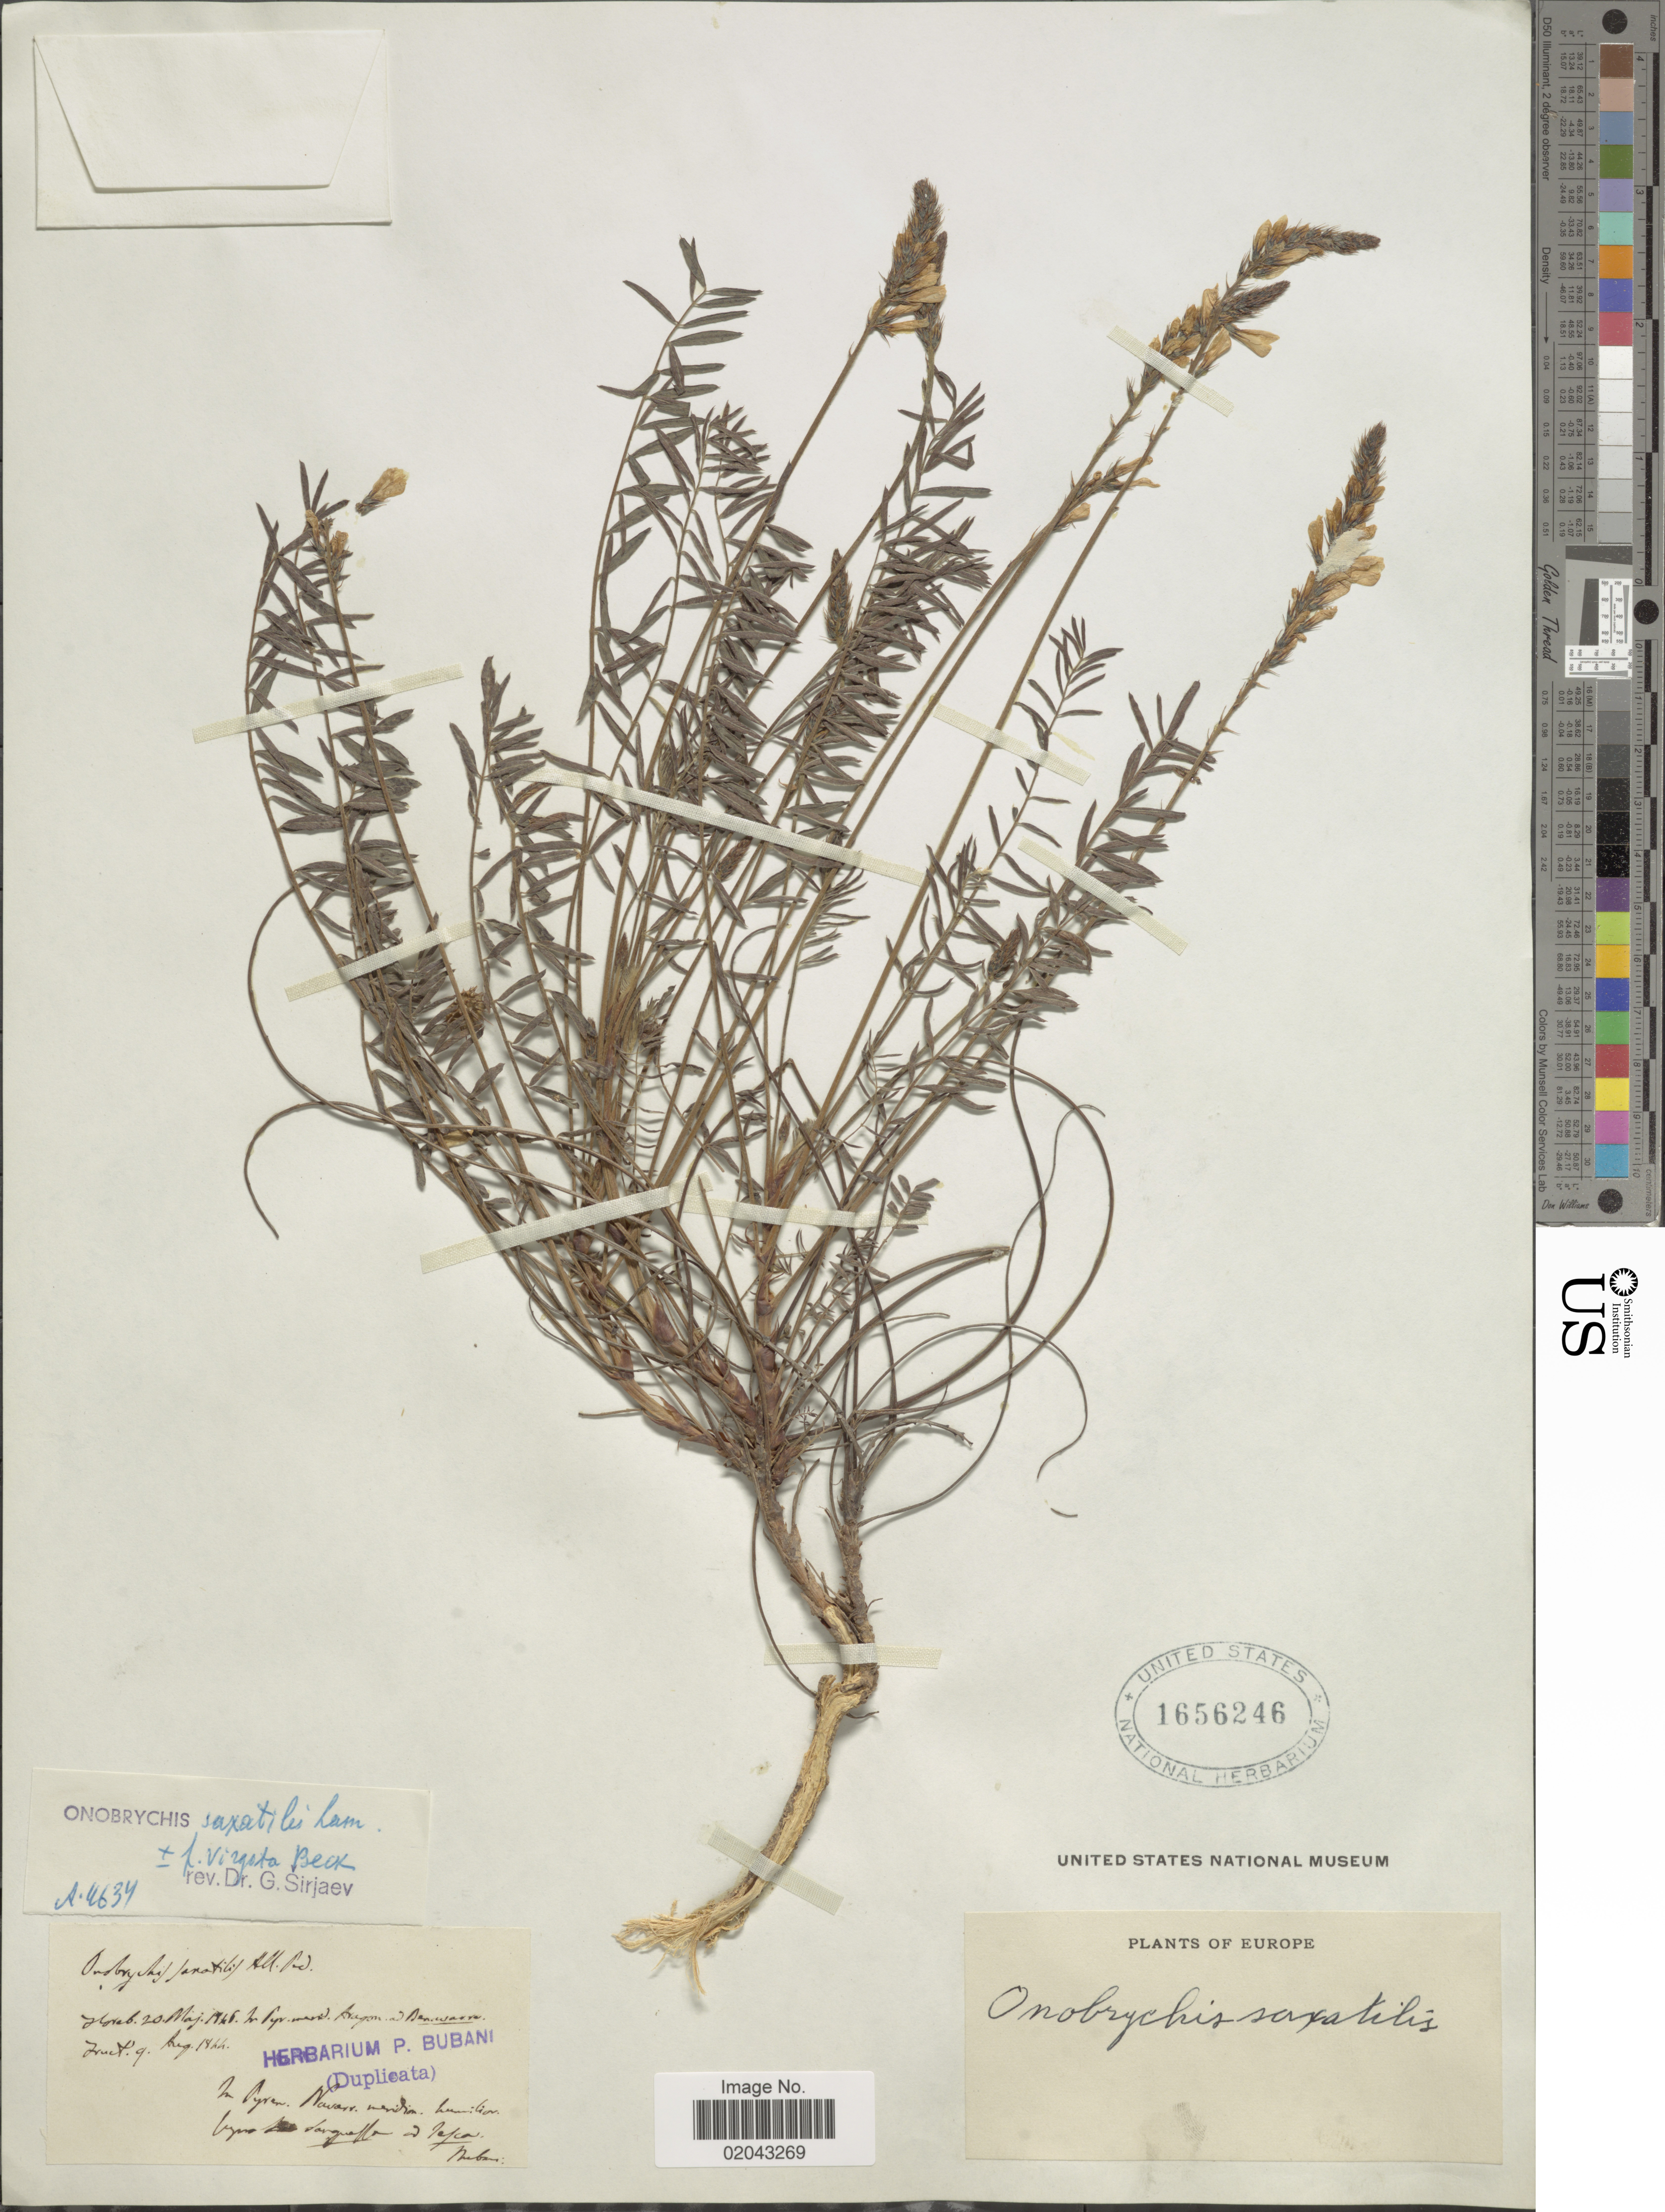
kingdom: Plantae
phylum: Tracheophyta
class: Magnoliopsida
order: Fabales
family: Fabaceae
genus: Onobrychis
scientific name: Onobrychis saxatilis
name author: Lam.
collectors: P. Bubani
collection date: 1844-08-09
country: Spain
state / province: Navarra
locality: In Pyren. Navarr. meridim.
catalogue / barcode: US 1656246